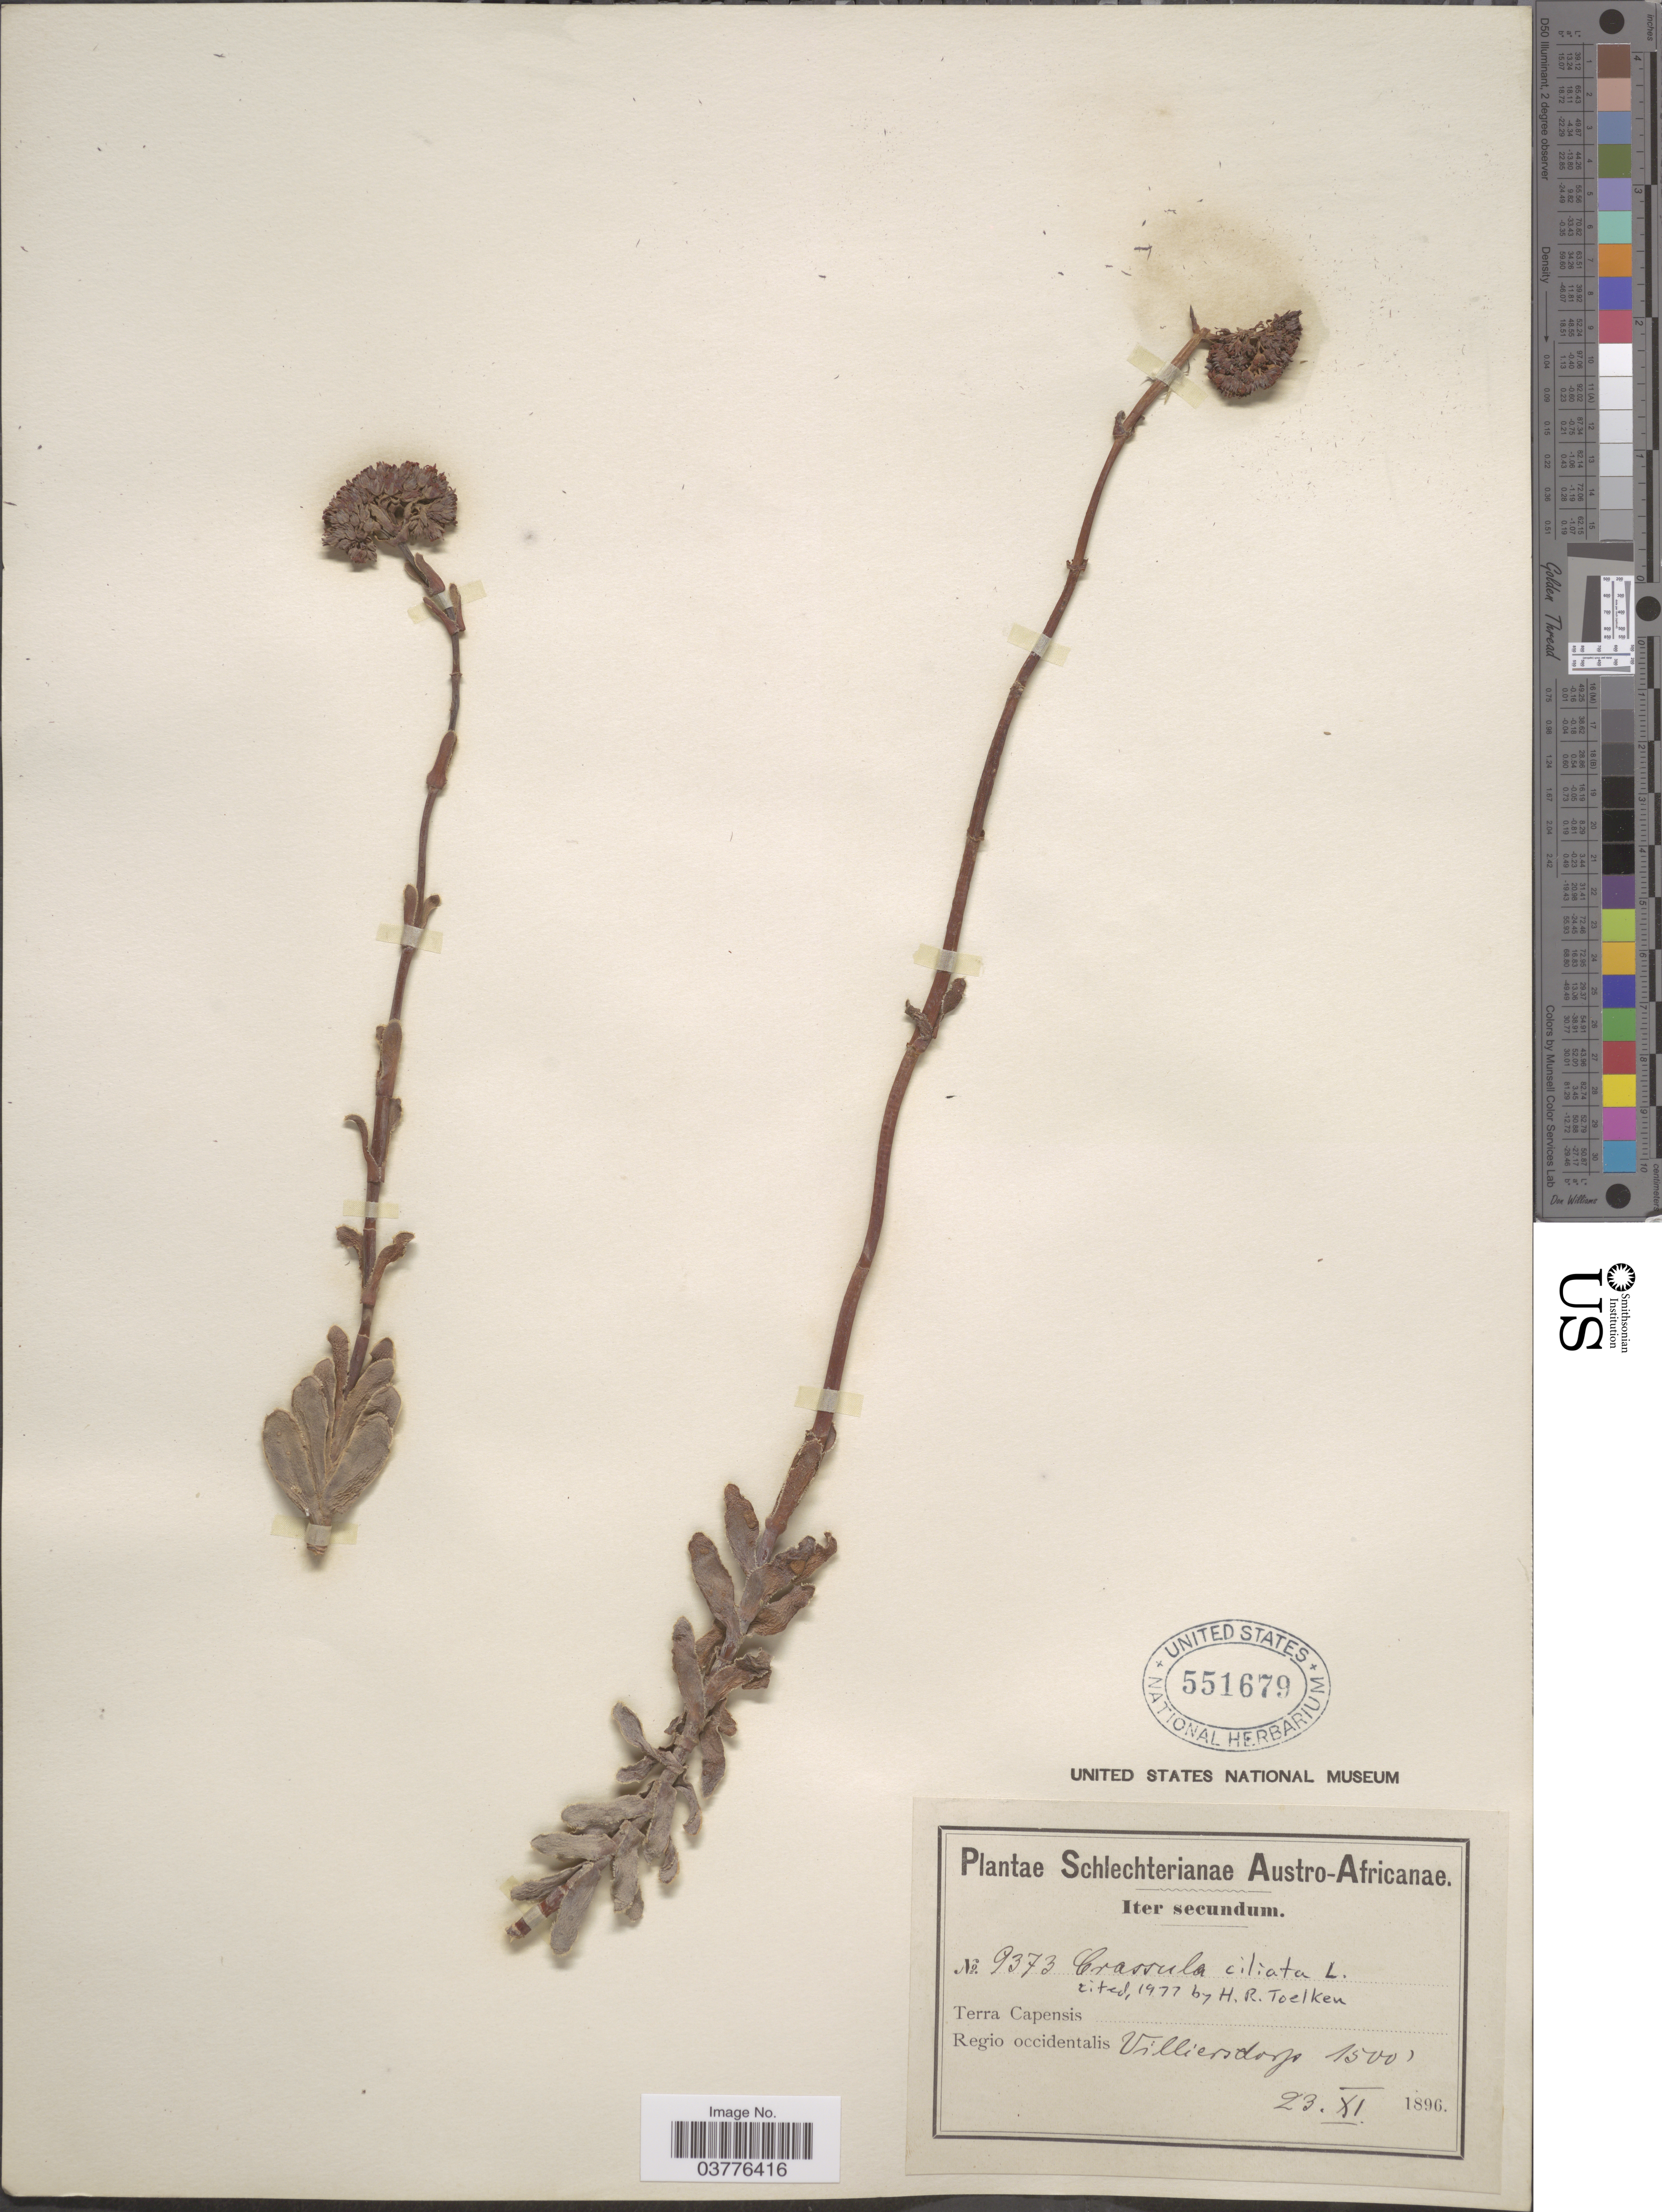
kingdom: Plantae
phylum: Tracheophyta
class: Magnoliopsida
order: Saxifragales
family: Crassulaceae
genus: Crassula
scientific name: Crassula ciliata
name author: L.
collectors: Schlechter, --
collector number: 9373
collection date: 1896-11-23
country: South Africa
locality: Austro-Africanae. Terra Capensis. Regio occidentalis Villiersdorp.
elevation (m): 457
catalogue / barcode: US 551679